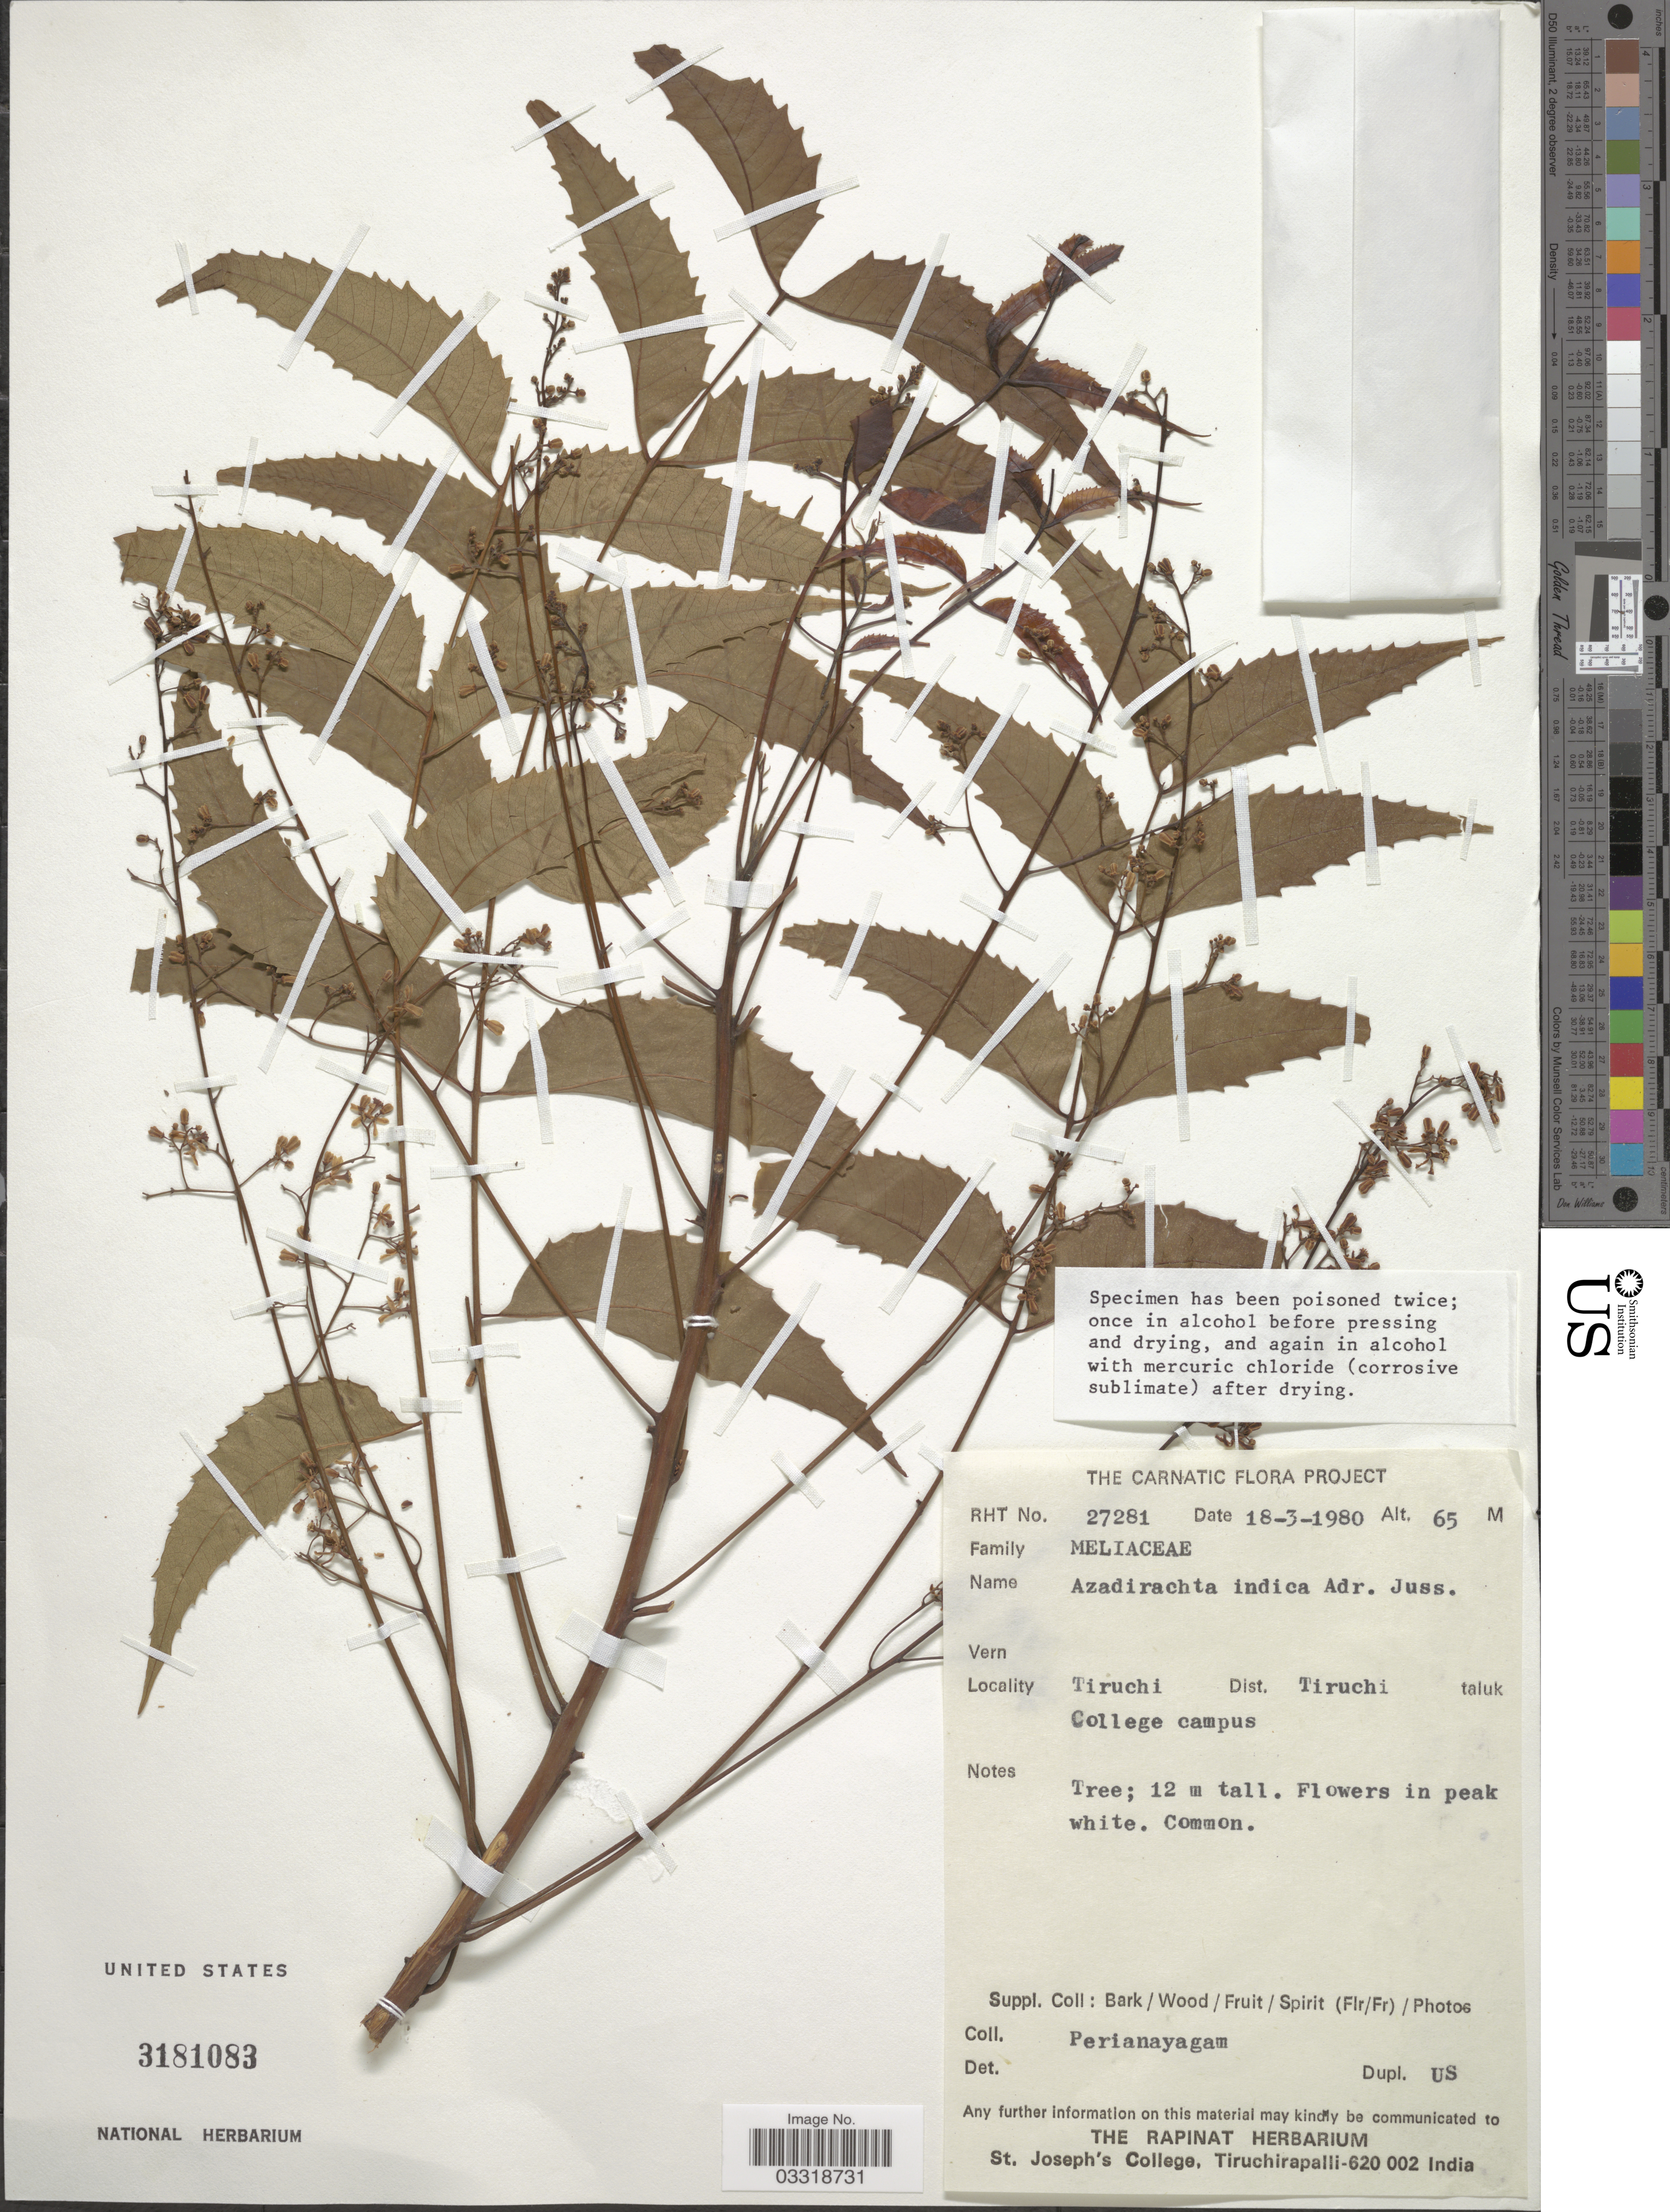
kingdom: Plantae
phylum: Tracheophyta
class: Magnoliopsida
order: Sapindales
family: Meliaceae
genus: Azadirachta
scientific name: Azadirachta indica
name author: A. Juss.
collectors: Perianayagam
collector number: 27281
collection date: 1980-03-18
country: India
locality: Tiruchi. Dist. Tiruchi taluk College campus.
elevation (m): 65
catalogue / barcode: US 3181083